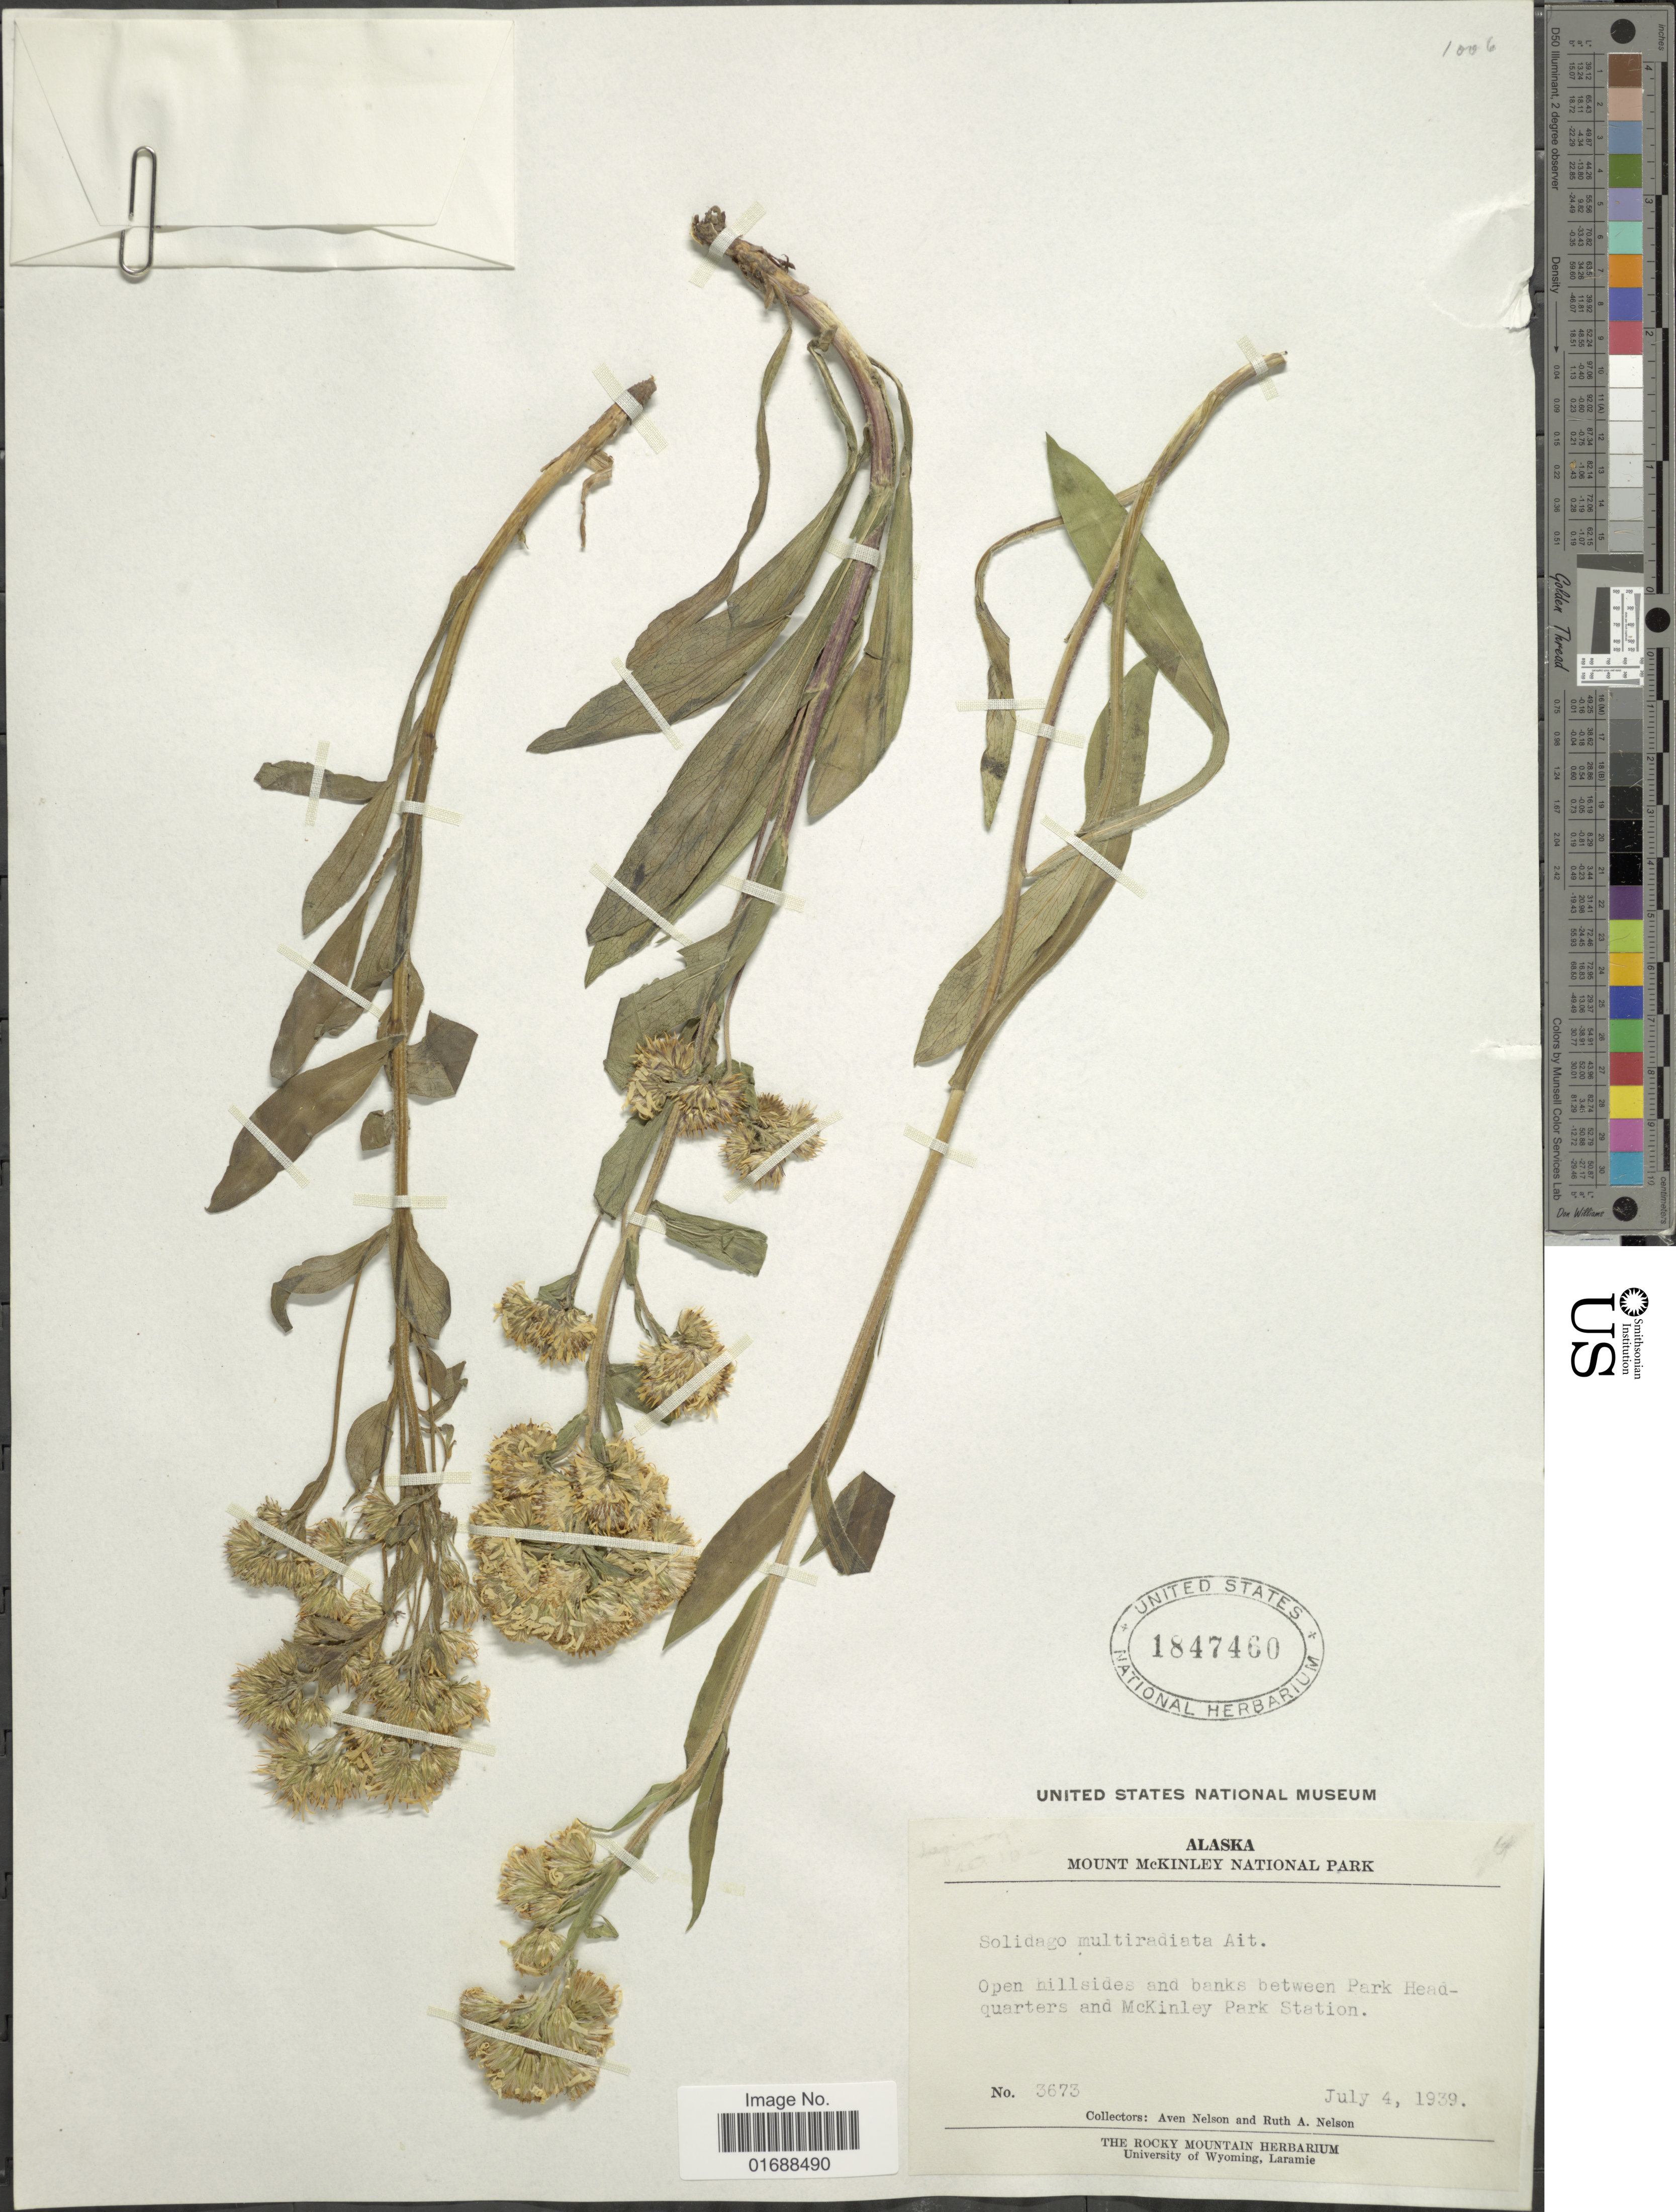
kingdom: Plantae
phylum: Tracheophyta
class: Magnoliopsida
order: Asterales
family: Asteraceae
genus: Solidago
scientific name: Solidago multiradiata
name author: Aiton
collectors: A. Nelson & R. A. Nelson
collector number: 3673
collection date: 1939-07-04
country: United States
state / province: Alaska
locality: Mount McKinley National Park, Open hillside and banks between Park Headquarters and McKinley Park Station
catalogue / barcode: US 1847460